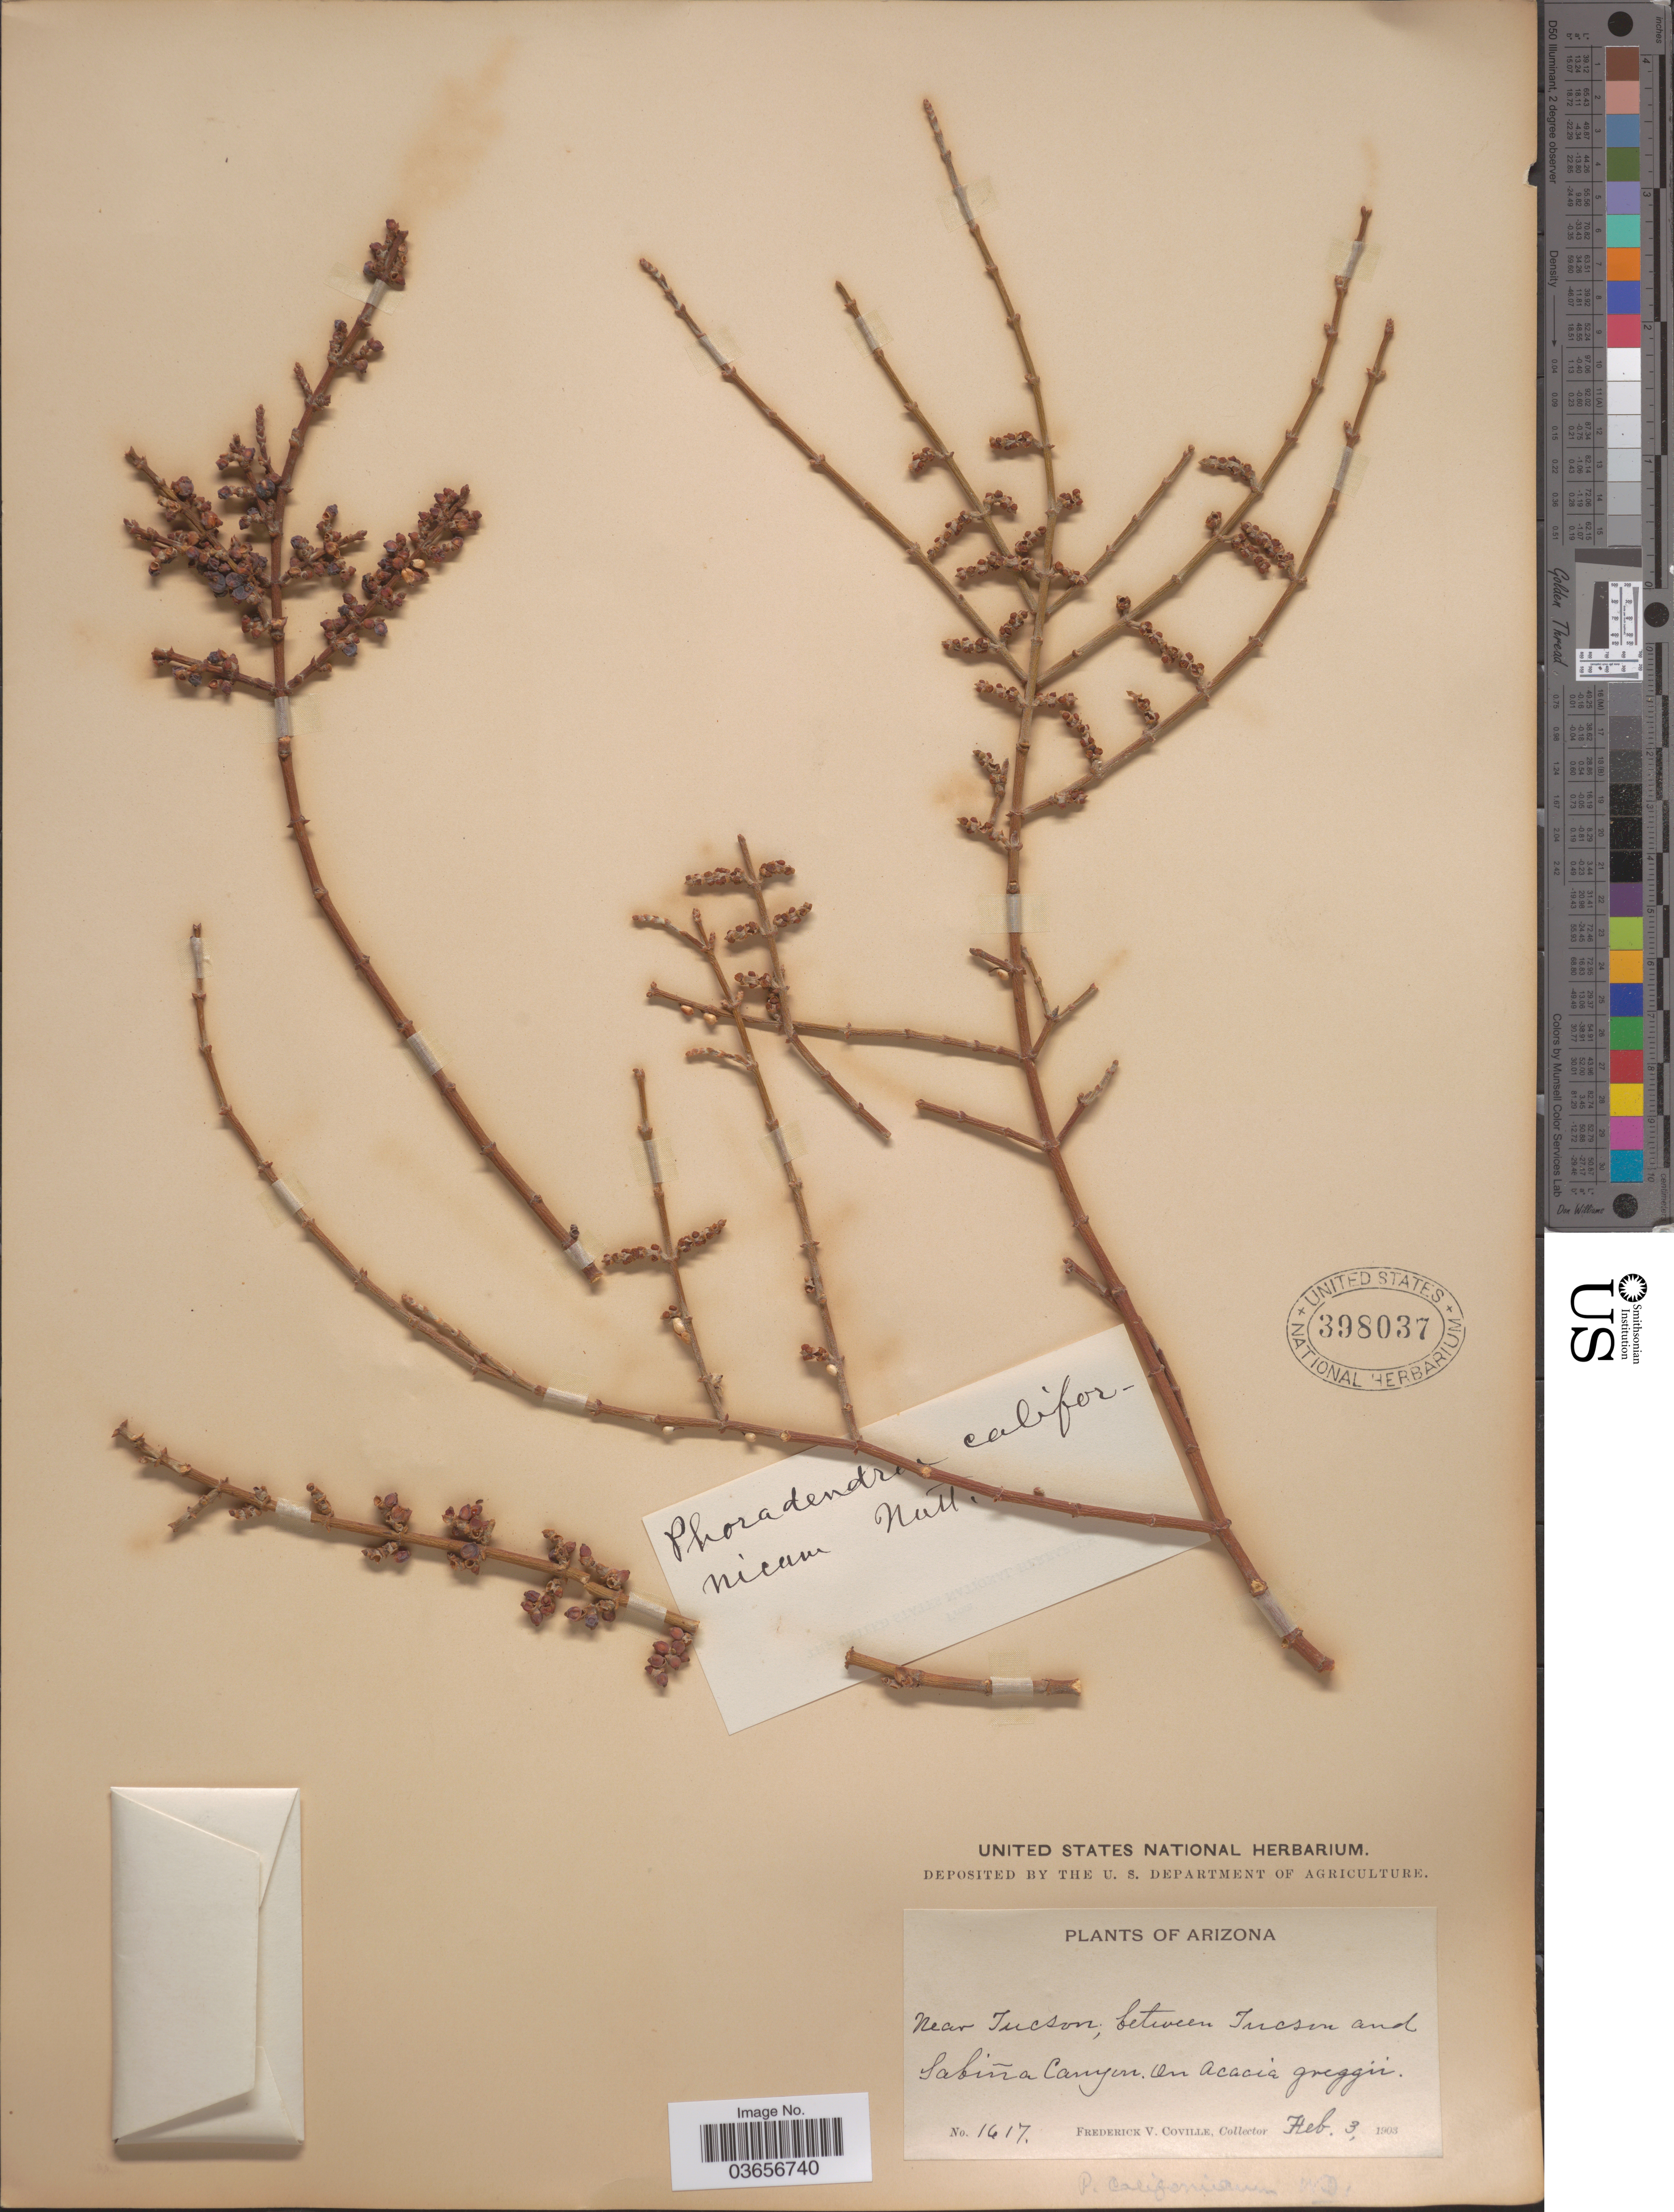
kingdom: Plantae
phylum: Tracheophyta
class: Magnoliopsida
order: Santalales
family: Viscaceae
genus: Phoradendron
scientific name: Phoradendron californicum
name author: Nutt.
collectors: F. V. Coville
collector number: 1617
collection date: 1903-02-03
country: United States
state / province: Arizona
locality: Near Tucson; between Tucson and Sabiña Canyon.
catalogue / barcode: US 398037